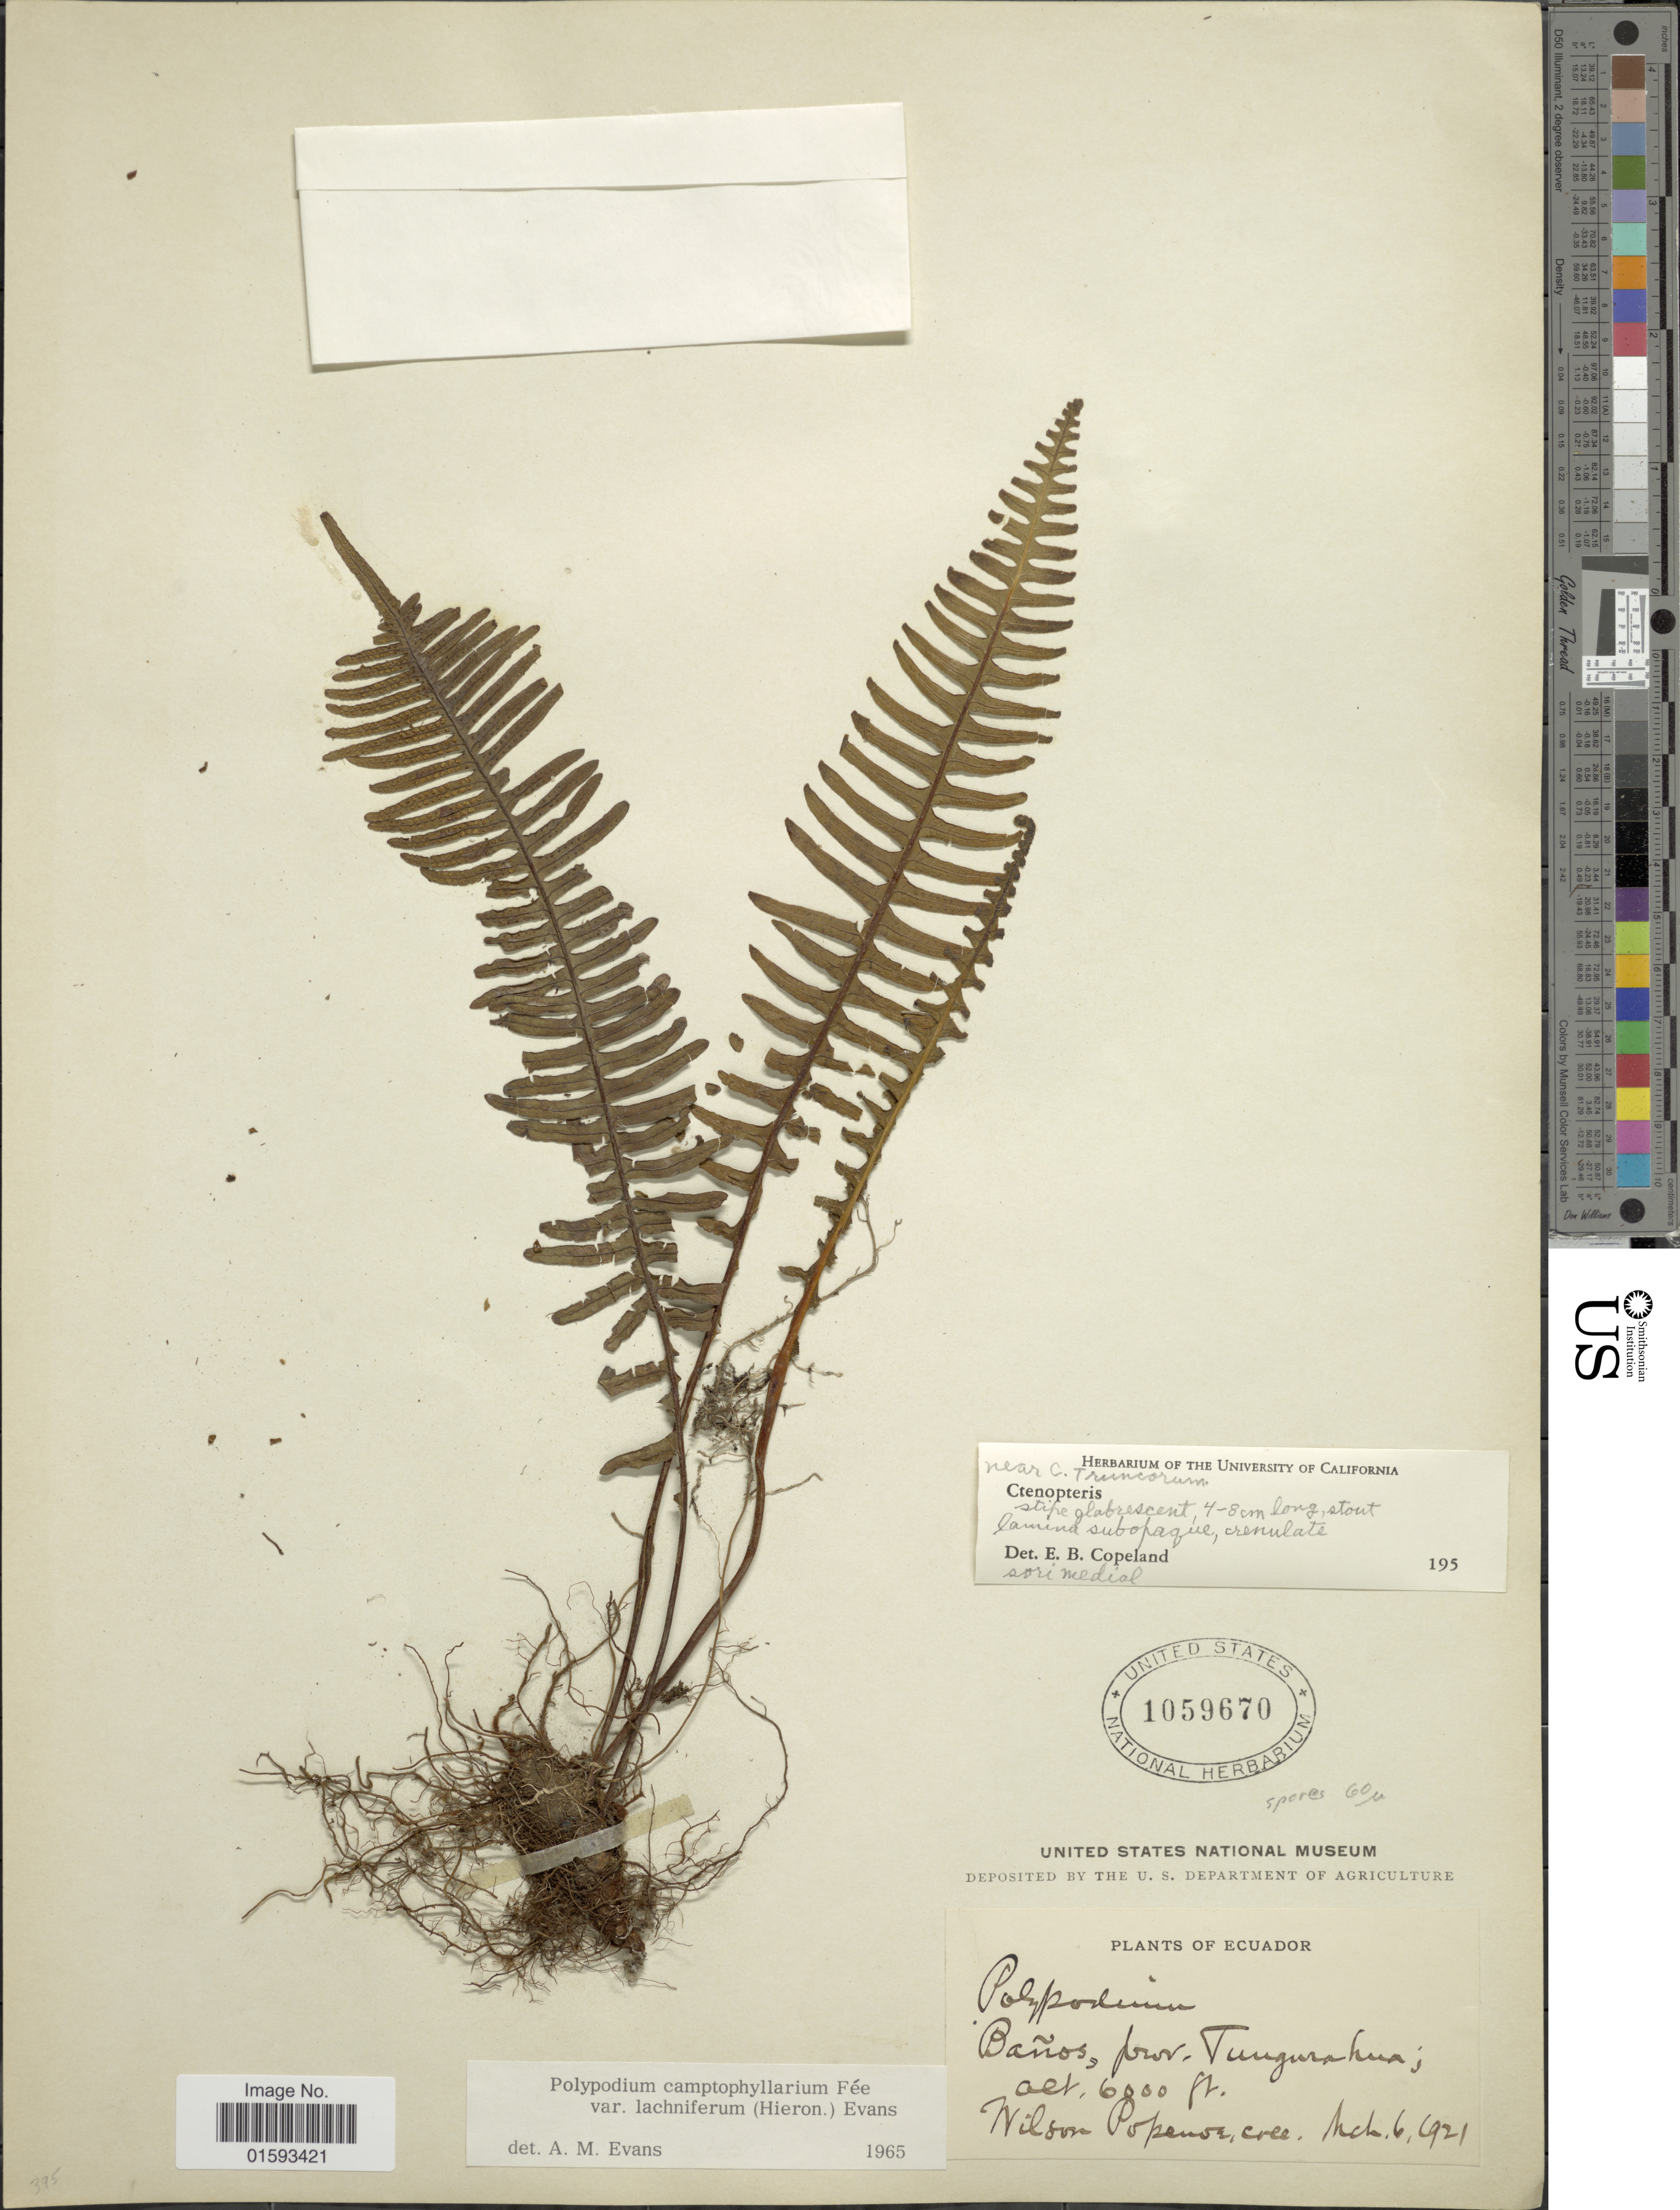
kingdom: Plantae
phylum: Tracheophyta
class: Polypodiopsida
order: Polypodiales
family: Polypodiaceae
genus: Pecluma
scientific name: Pecluma camptophyllaria var. lachnifera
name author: (Hieron.) Lellinger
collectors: W. Popenoe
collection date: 1921-03-06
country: Ecuador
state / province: Tungurahua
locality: Banos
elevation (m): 1829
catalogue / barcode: US 1059670